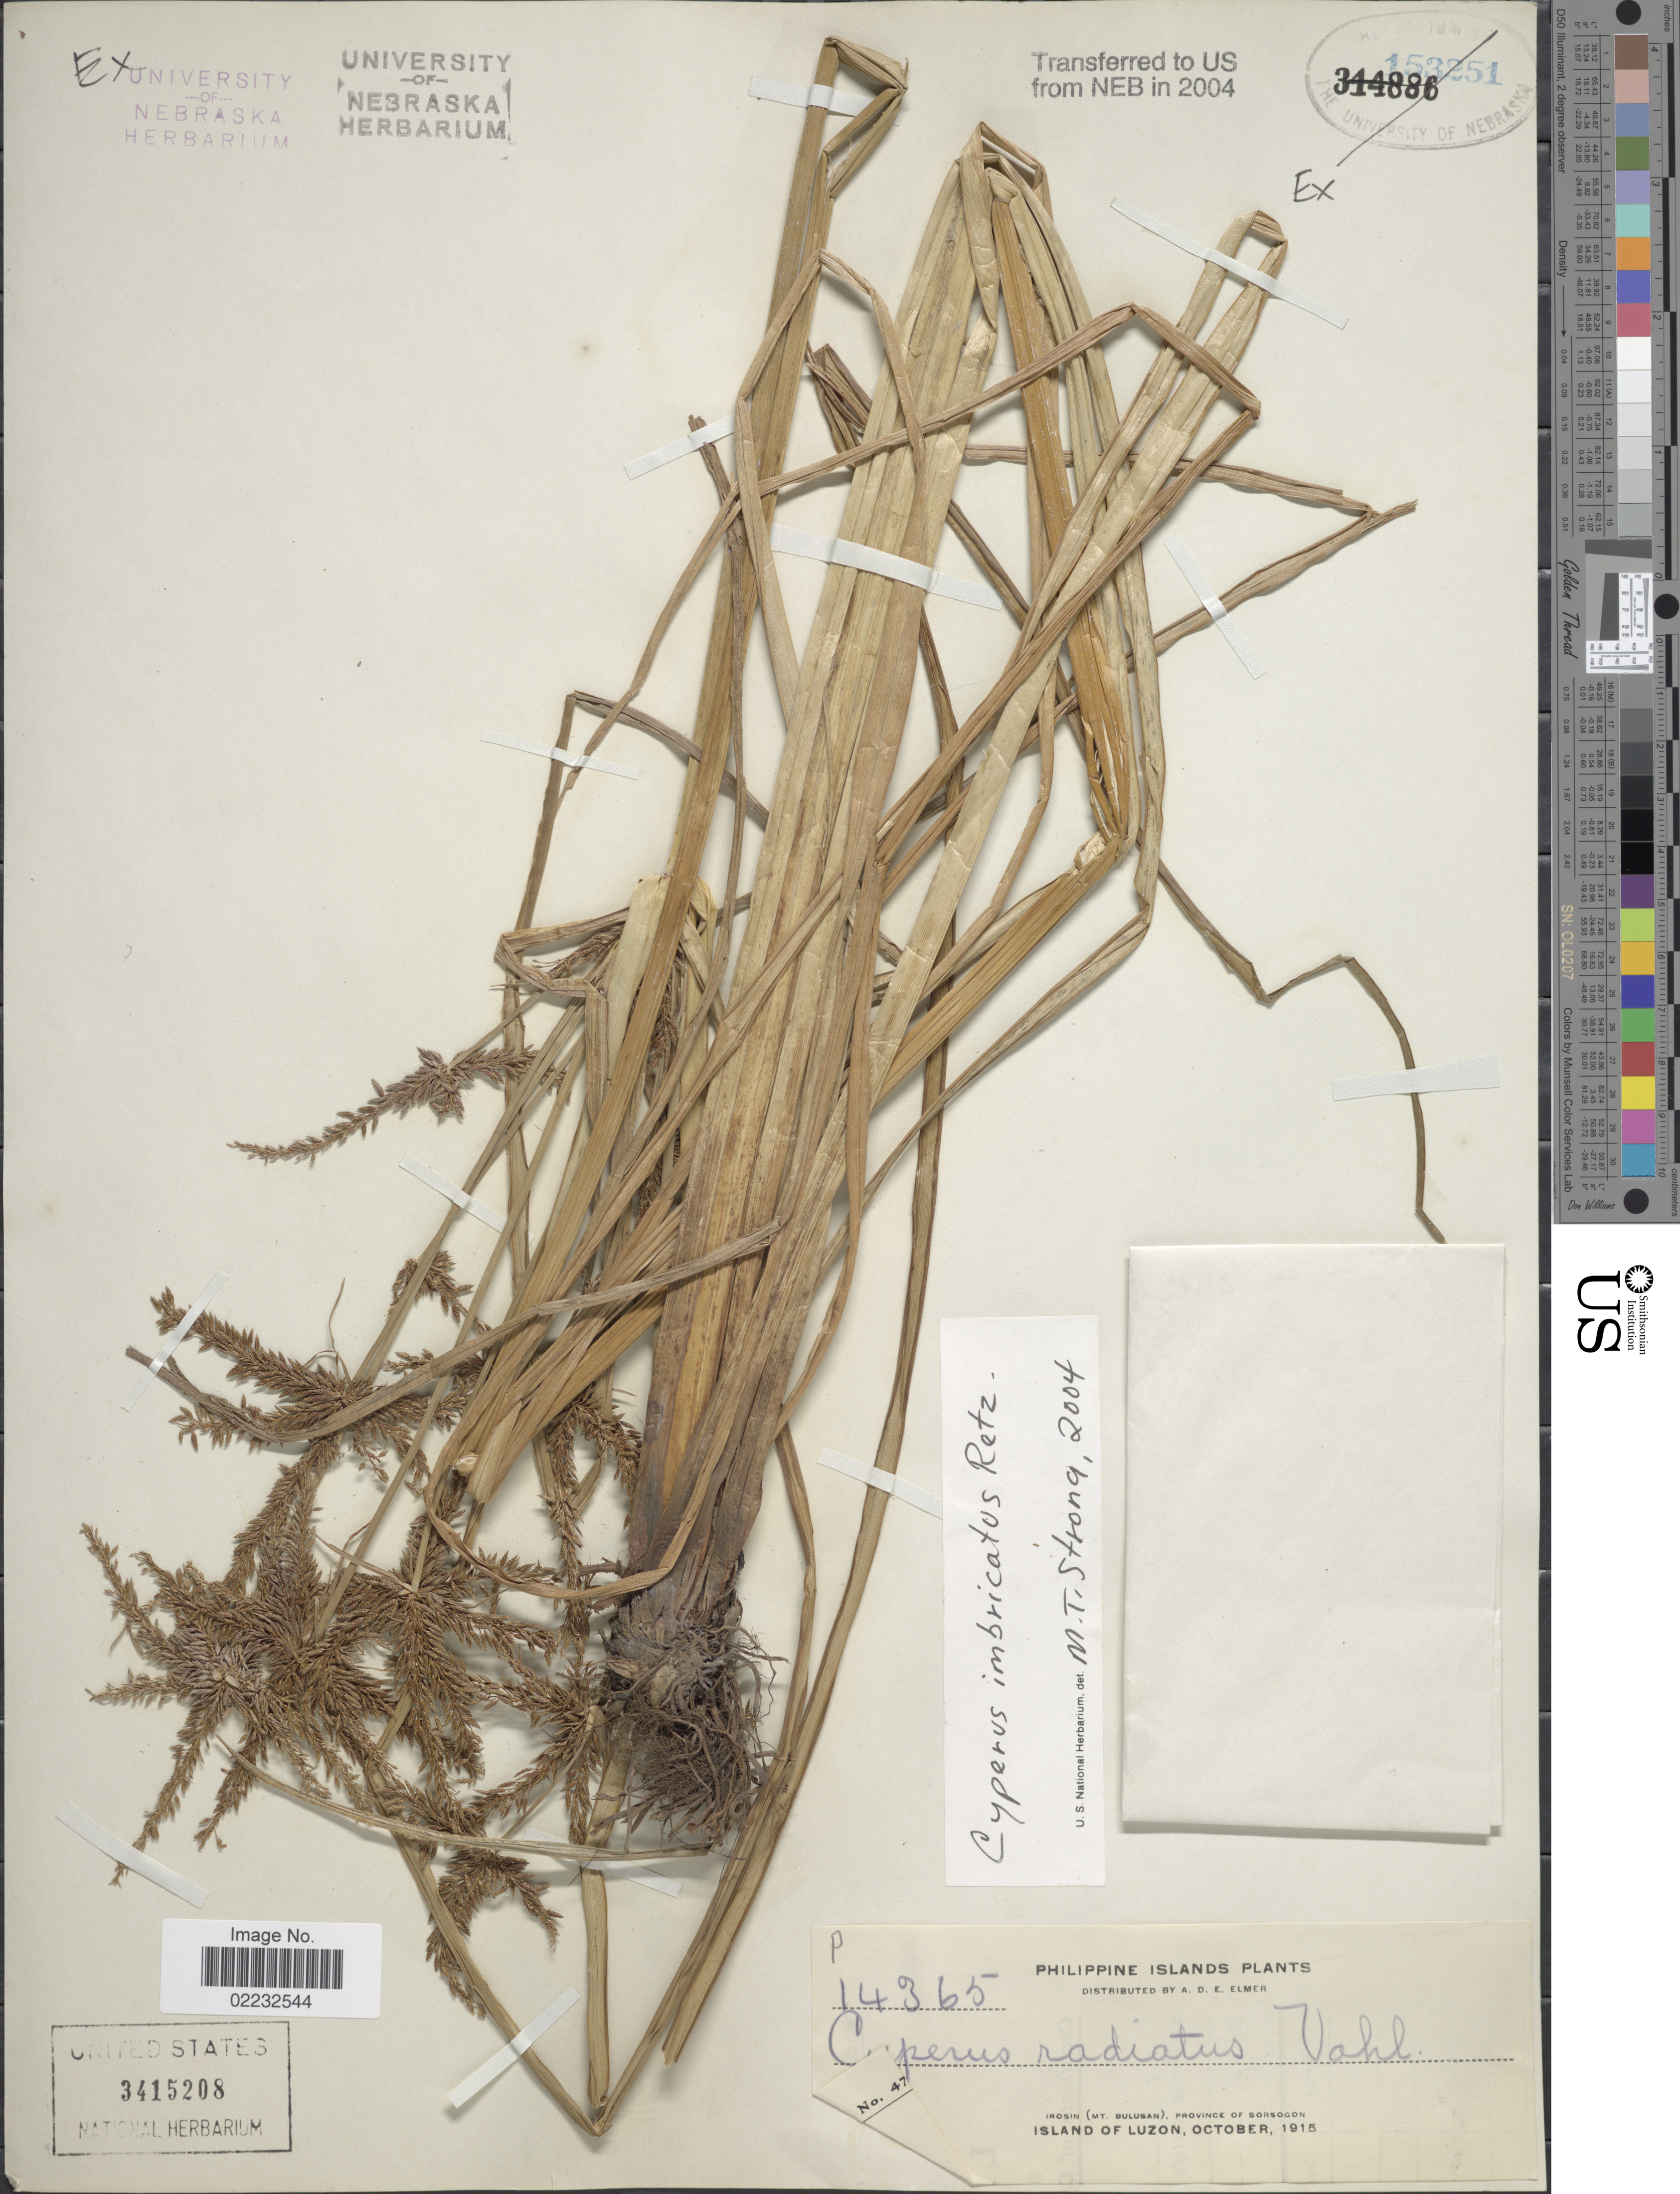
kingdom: Plantae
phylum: Tracheophyta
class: Liliopsida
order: Poales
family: Cyperaceae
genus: Cyperus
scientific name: Cyperus imbricatus Retz.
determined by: Strong, Mark T., (BOT), Smithsonian Institution - National Museum of Natural History (UNITED STATES)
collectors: A. D. E. Elmer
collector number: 14365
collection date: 1915-10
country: Philippines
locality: Irosin (Mt. Bulusan), province of Sorsogon, Island of Luzon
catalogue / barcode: US 3415208